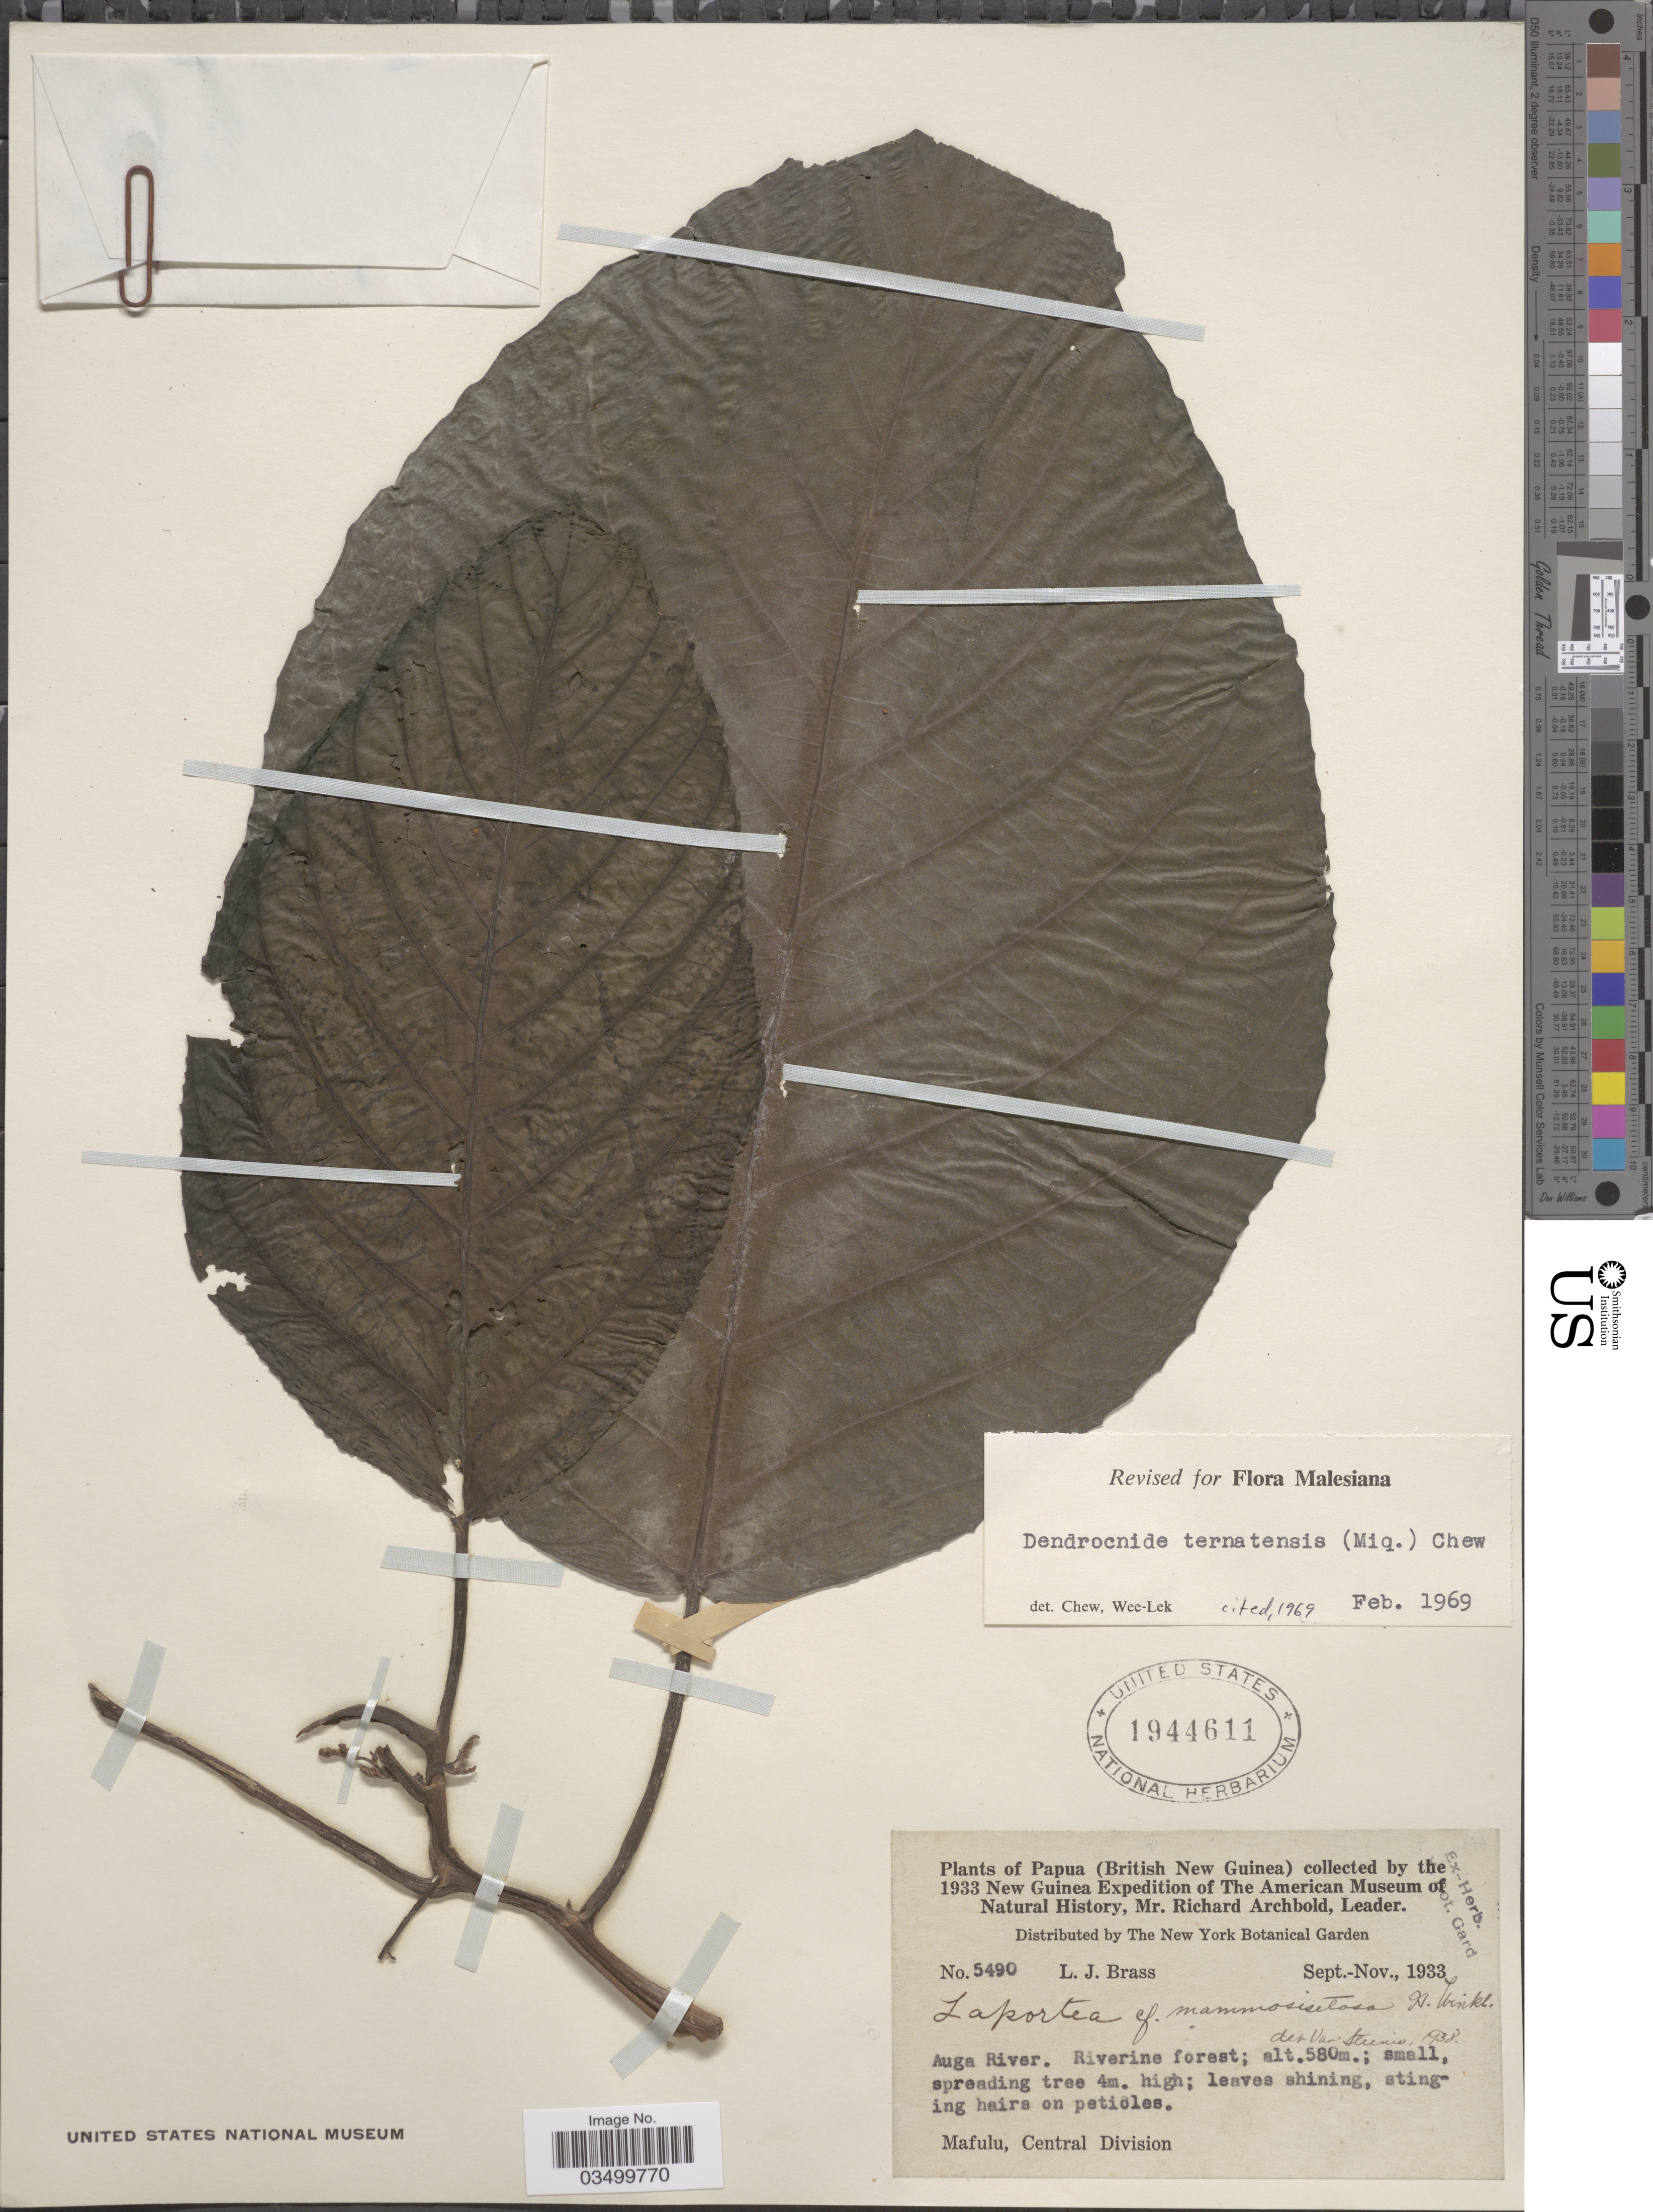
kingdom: Plantae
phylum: Tracheophyta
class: Magnoliopsida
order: Rosales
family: Urticaceae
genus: Dendrocnide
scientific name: Dendrocnide ternatensis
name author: (Miq.) Chew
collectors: L. J. Brass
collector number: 5490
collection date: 1933-09/1933-11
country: Papua New Guinea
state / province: Central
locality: Papua (British New Guinea). Auga River. Mafulu, Central Division.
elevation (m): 580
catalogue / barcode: US 1944611